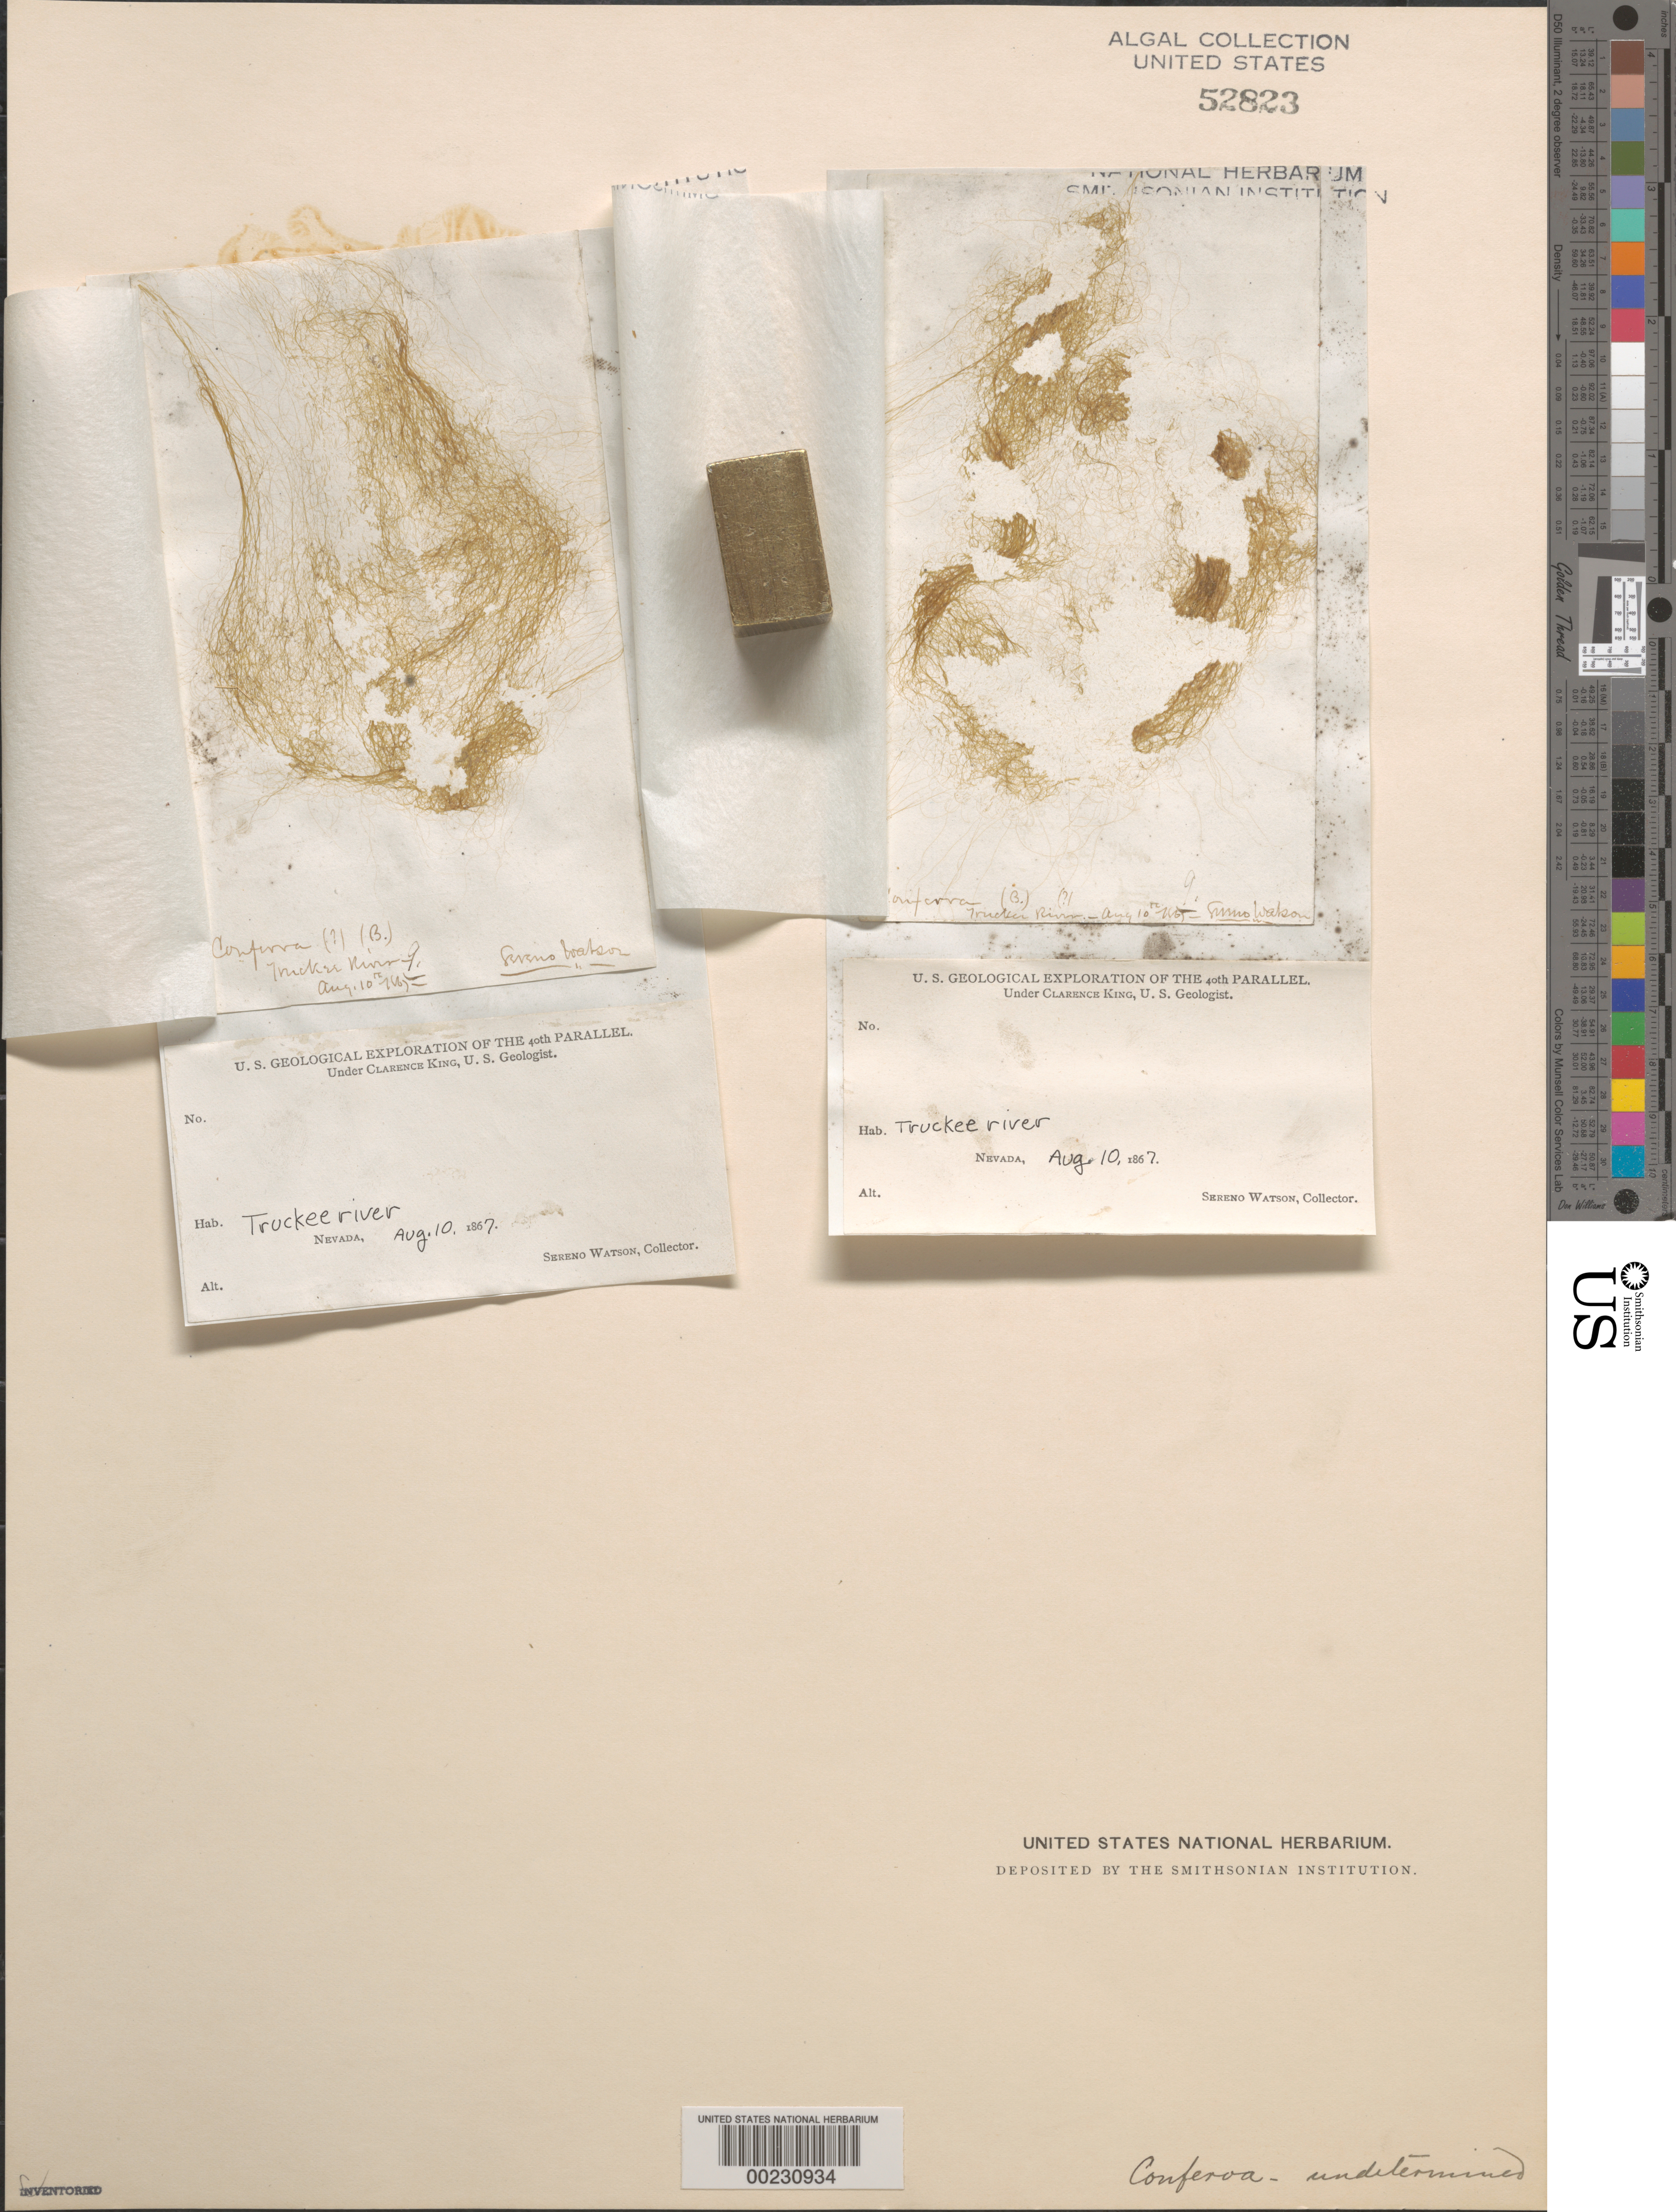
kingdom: Plantae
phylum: Chlorophyta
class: Ulvophyceae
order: Cladophorales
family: Cladophoraceae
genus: Conferva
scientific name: Conferva sp.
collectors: S. Watson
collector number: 9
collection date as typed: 10 Aug 1867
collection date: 1867-08-10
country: United States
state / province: Nevada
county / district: Storey County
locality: Truckee River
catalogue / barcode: US 52823